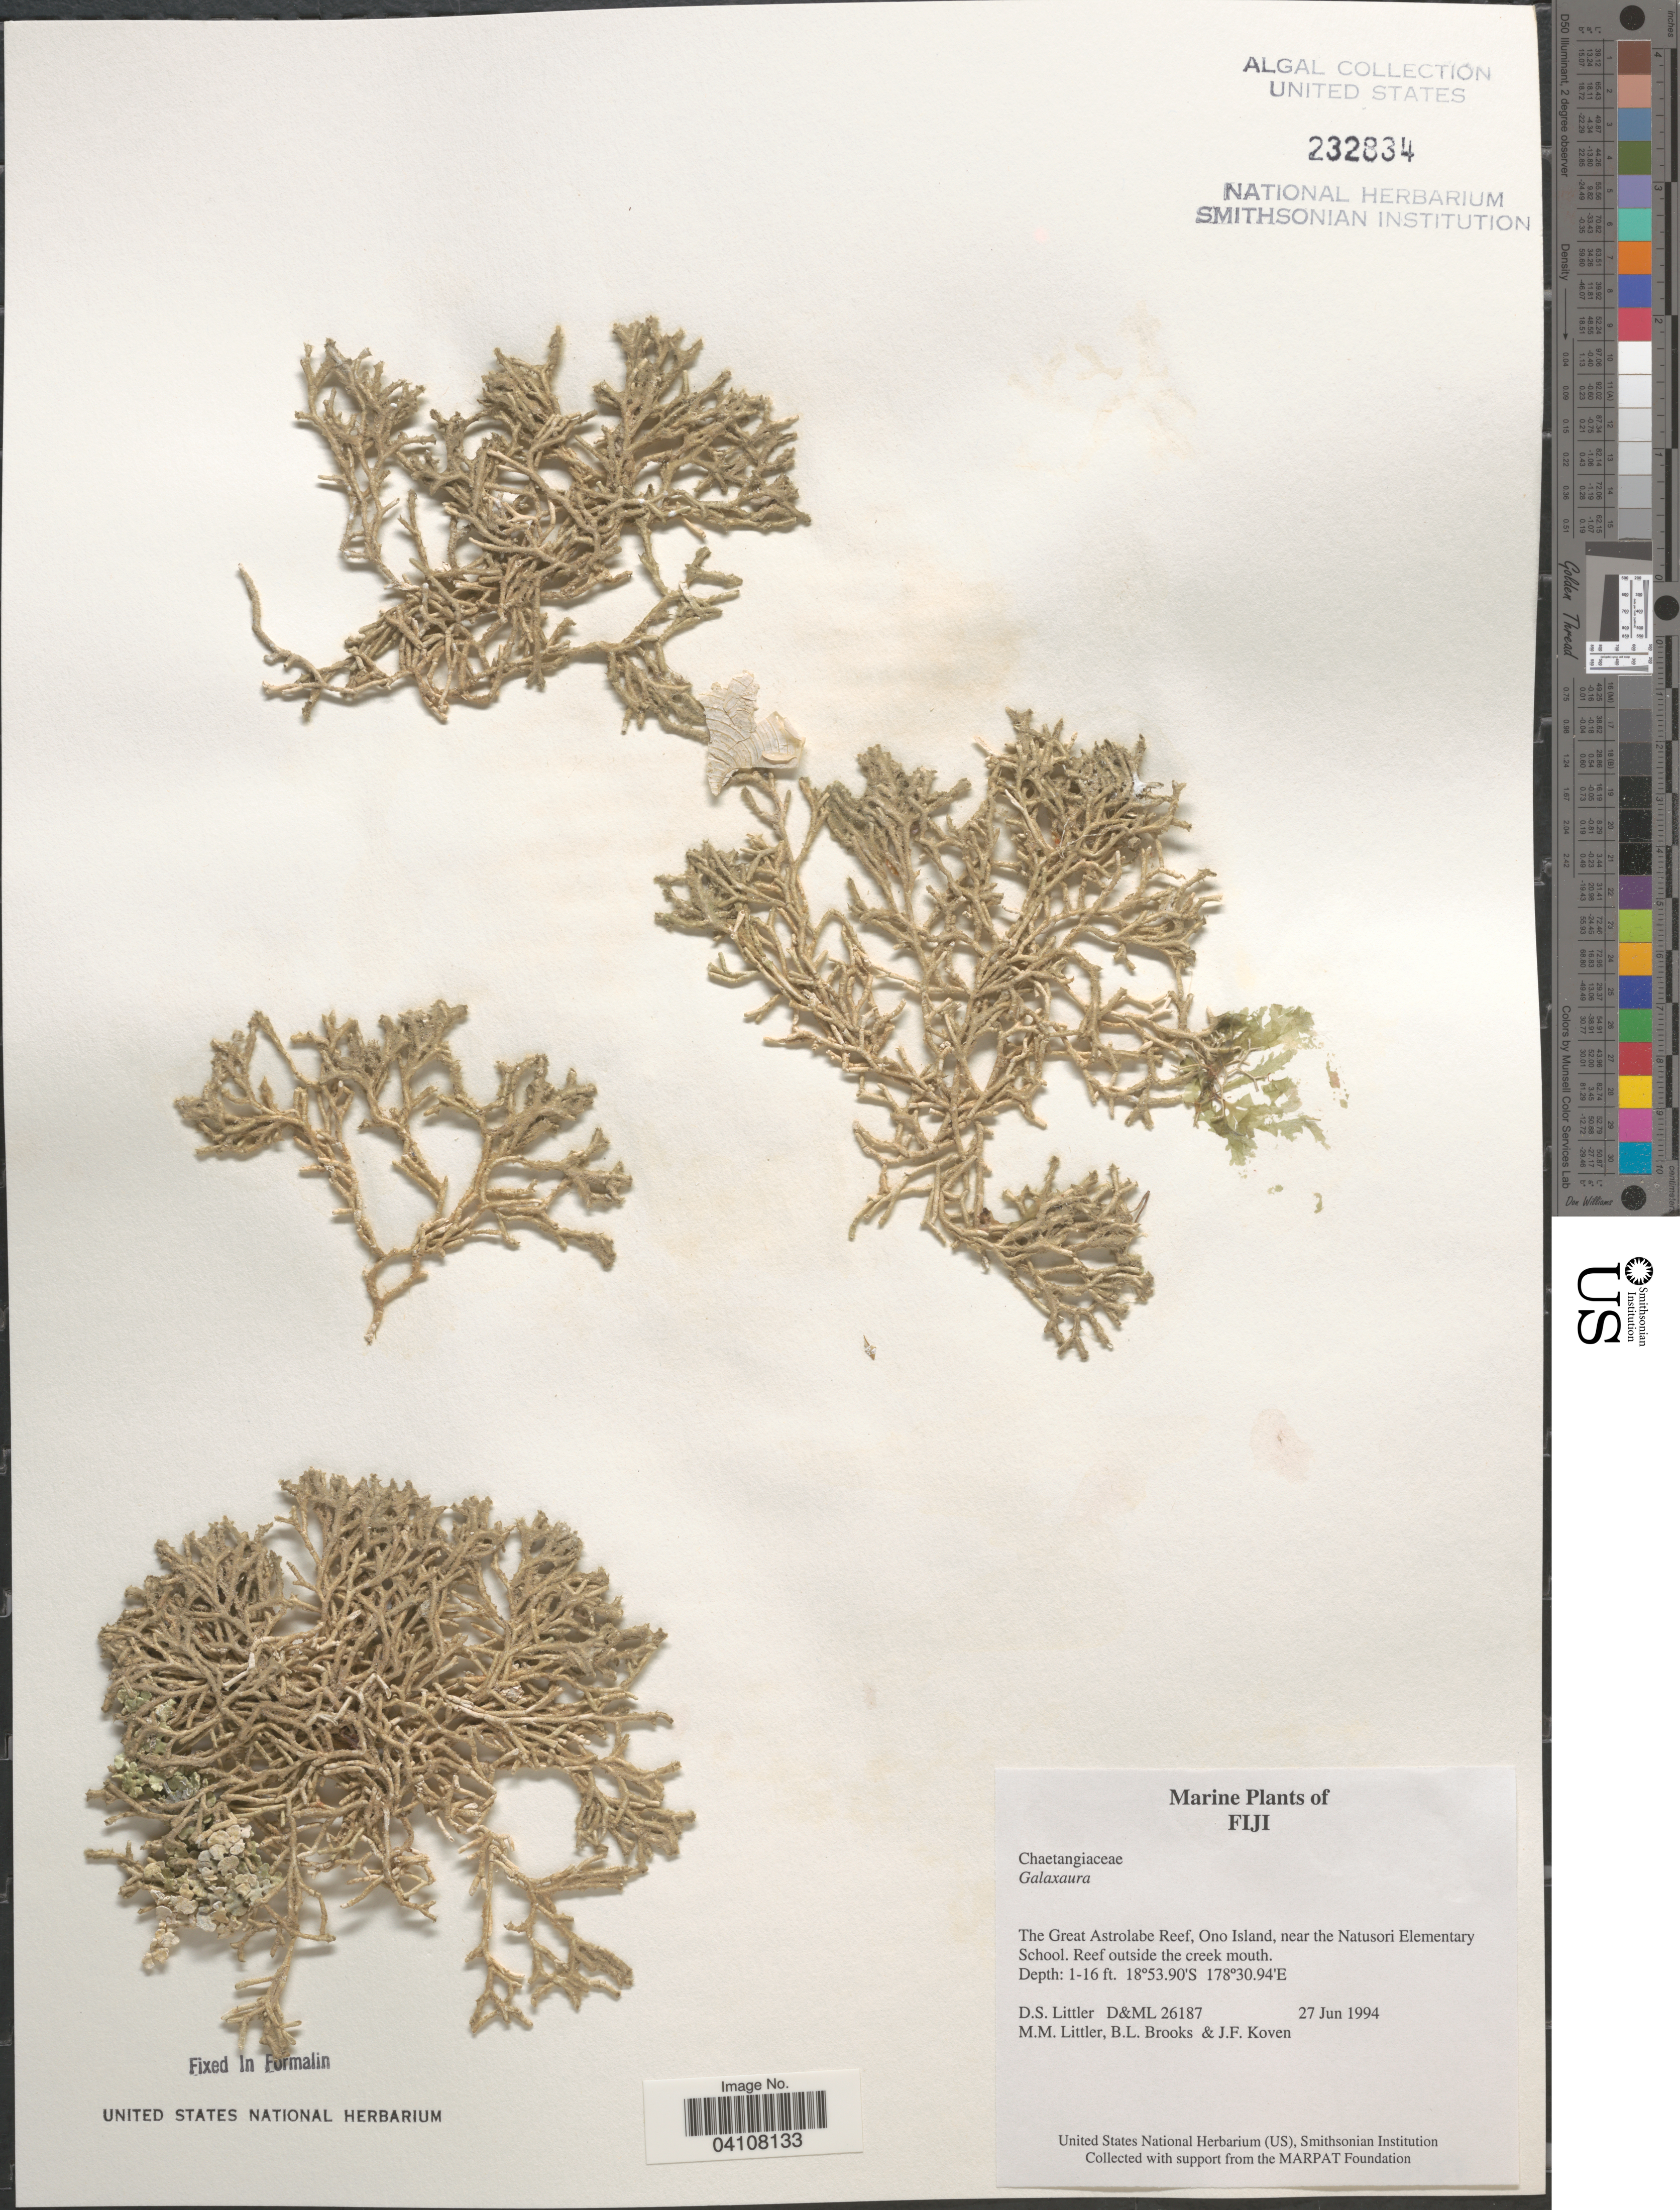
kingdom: Plantae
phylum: Rhodophyta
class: Florideophyceae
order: Nemaliales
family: Galaxauraceae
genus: Galaxaura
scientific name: Galaxaura sp.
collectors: D. S. Littler, B. Brooks & J. Koven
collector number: D&ML26187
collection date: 1994-06-27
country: Fiji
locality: The Great Astrolabe Reef, Ono Island, near the Natusori Elementary School. Reef outside the creek mouth.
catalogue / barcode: US 232834